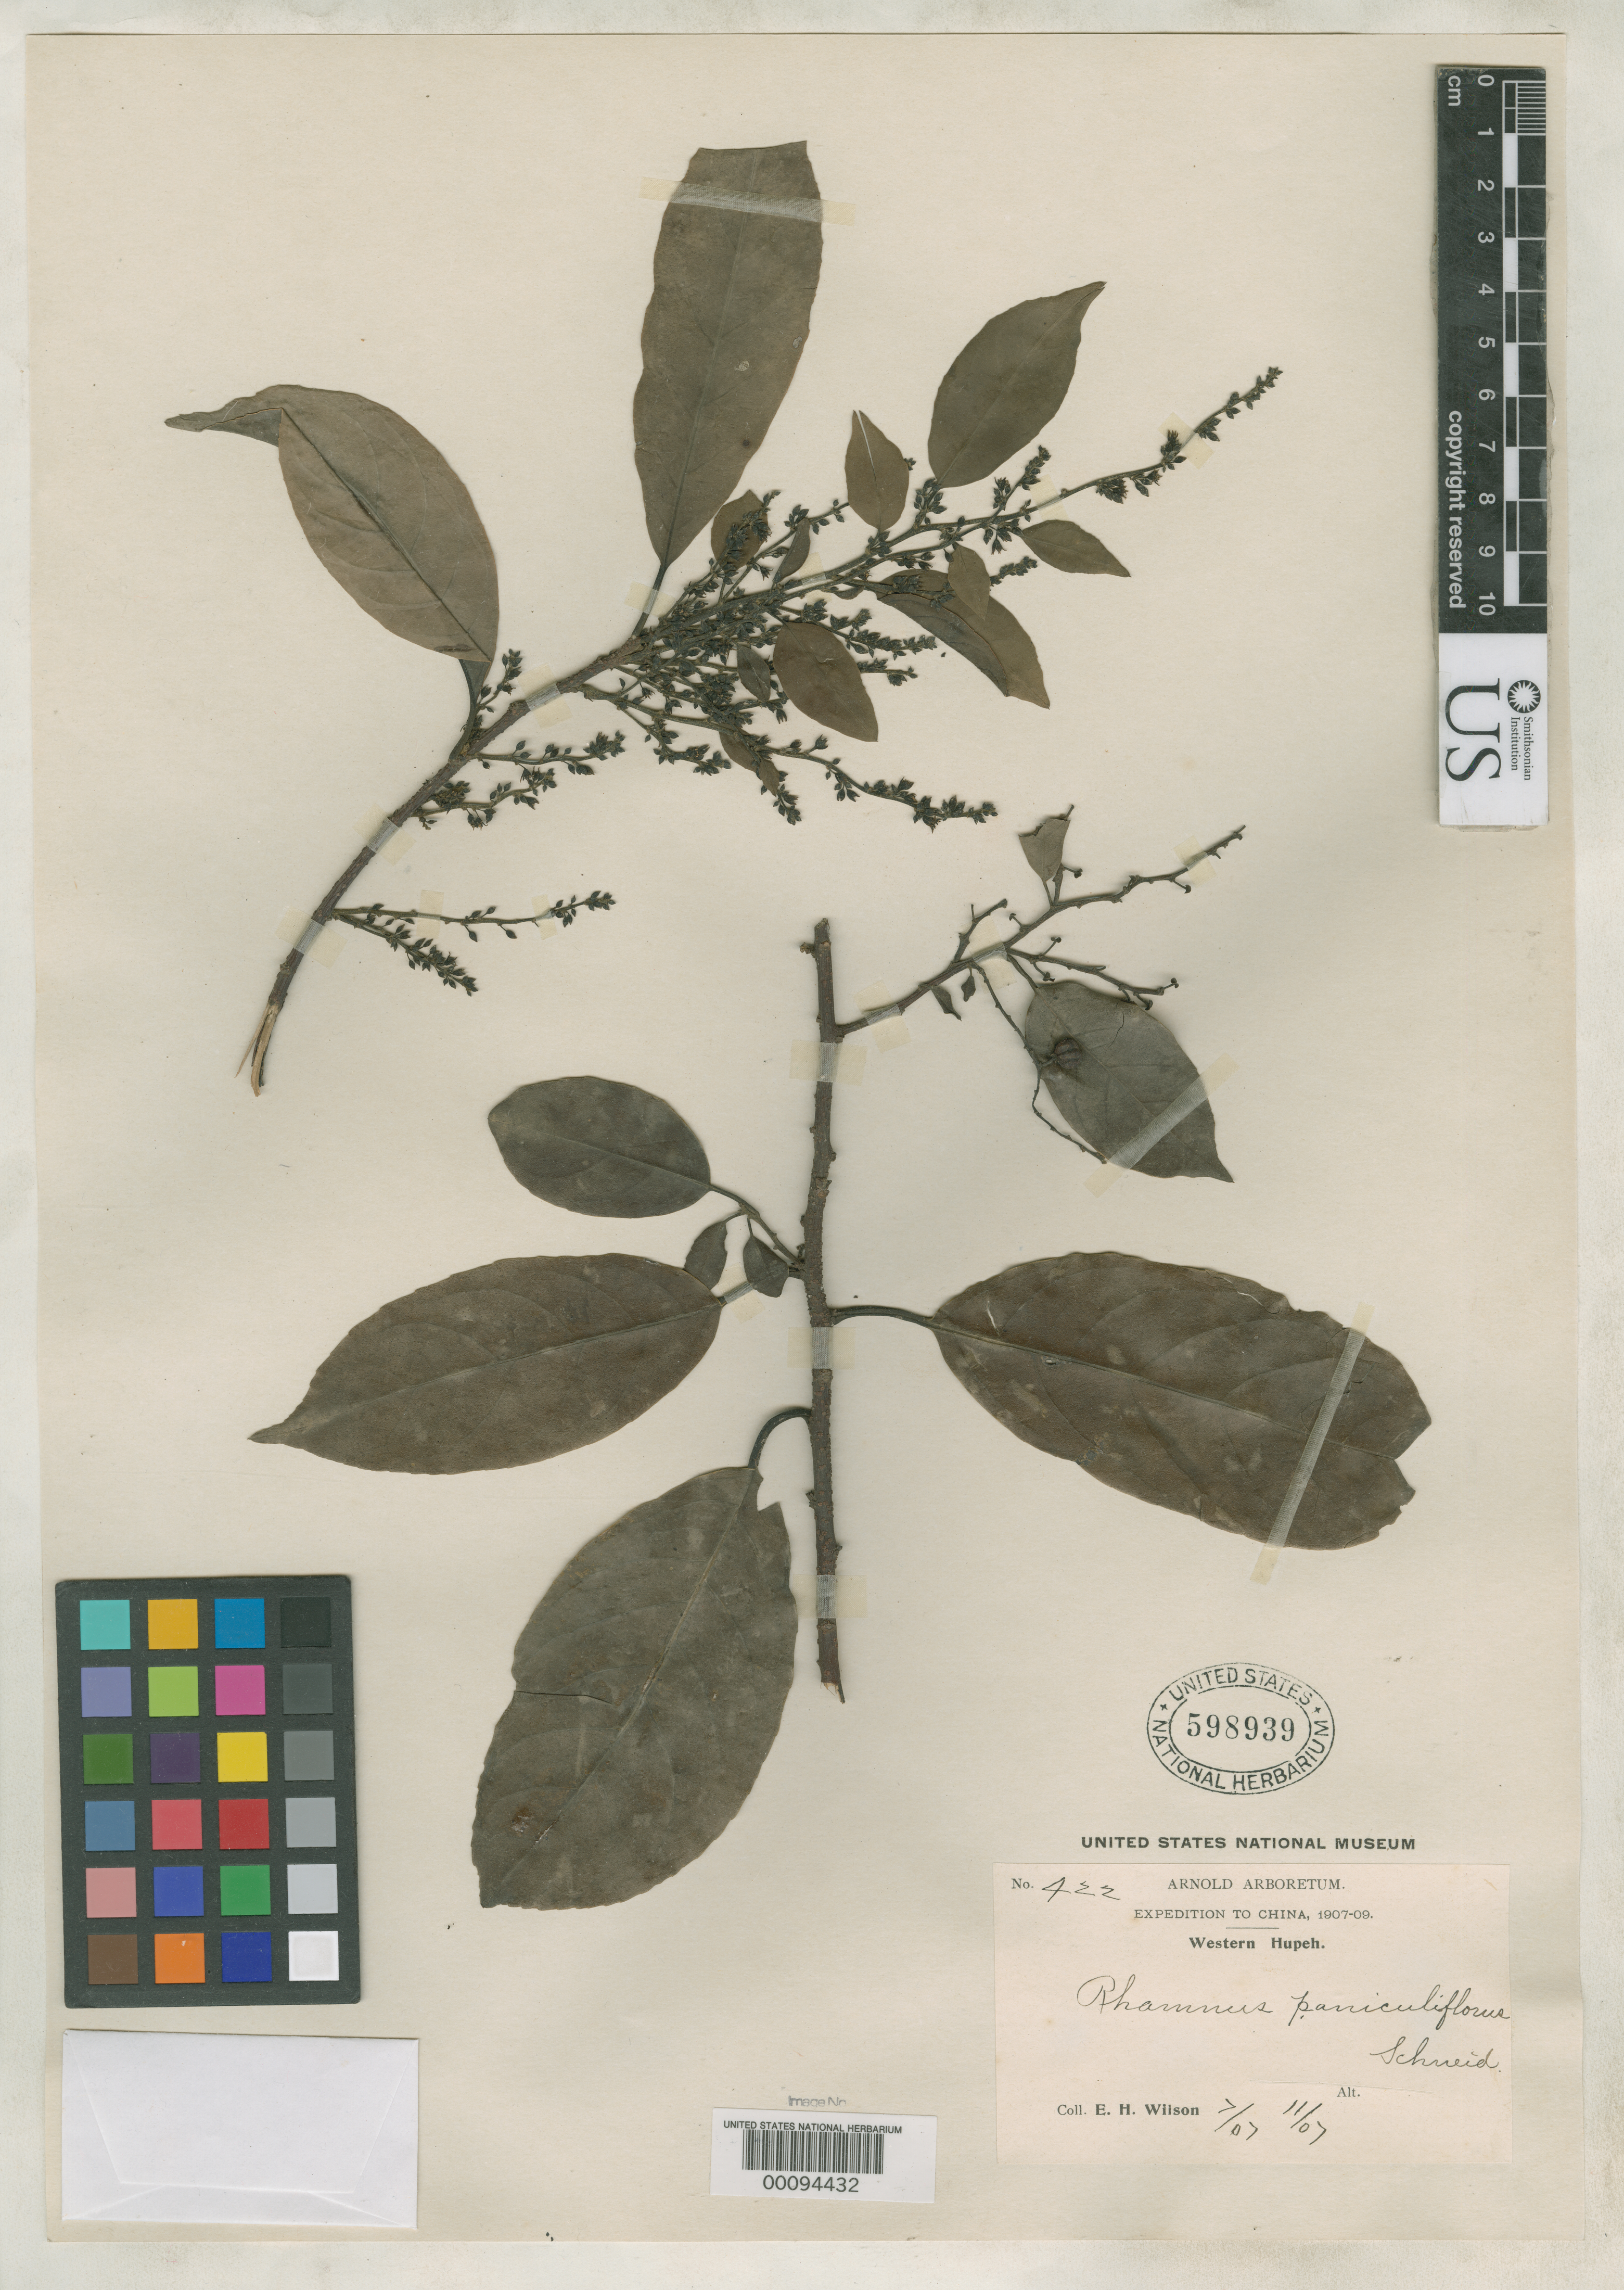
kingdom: Plantae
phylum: Tracheophyta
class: Magnoliopsida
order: Rosales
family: Rhamnaceae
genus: Rhamnus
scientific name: Rhamnus paniculiflorus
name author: C.K. Schneid. in Sarg.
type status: Isotype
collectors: E. H. Wilson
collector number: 422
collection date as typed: Jul 1907 to -- Oct 1907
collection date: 1907-07/1907-10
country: China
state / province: Hubei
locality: Patung Hsien.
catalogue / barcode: US 598939